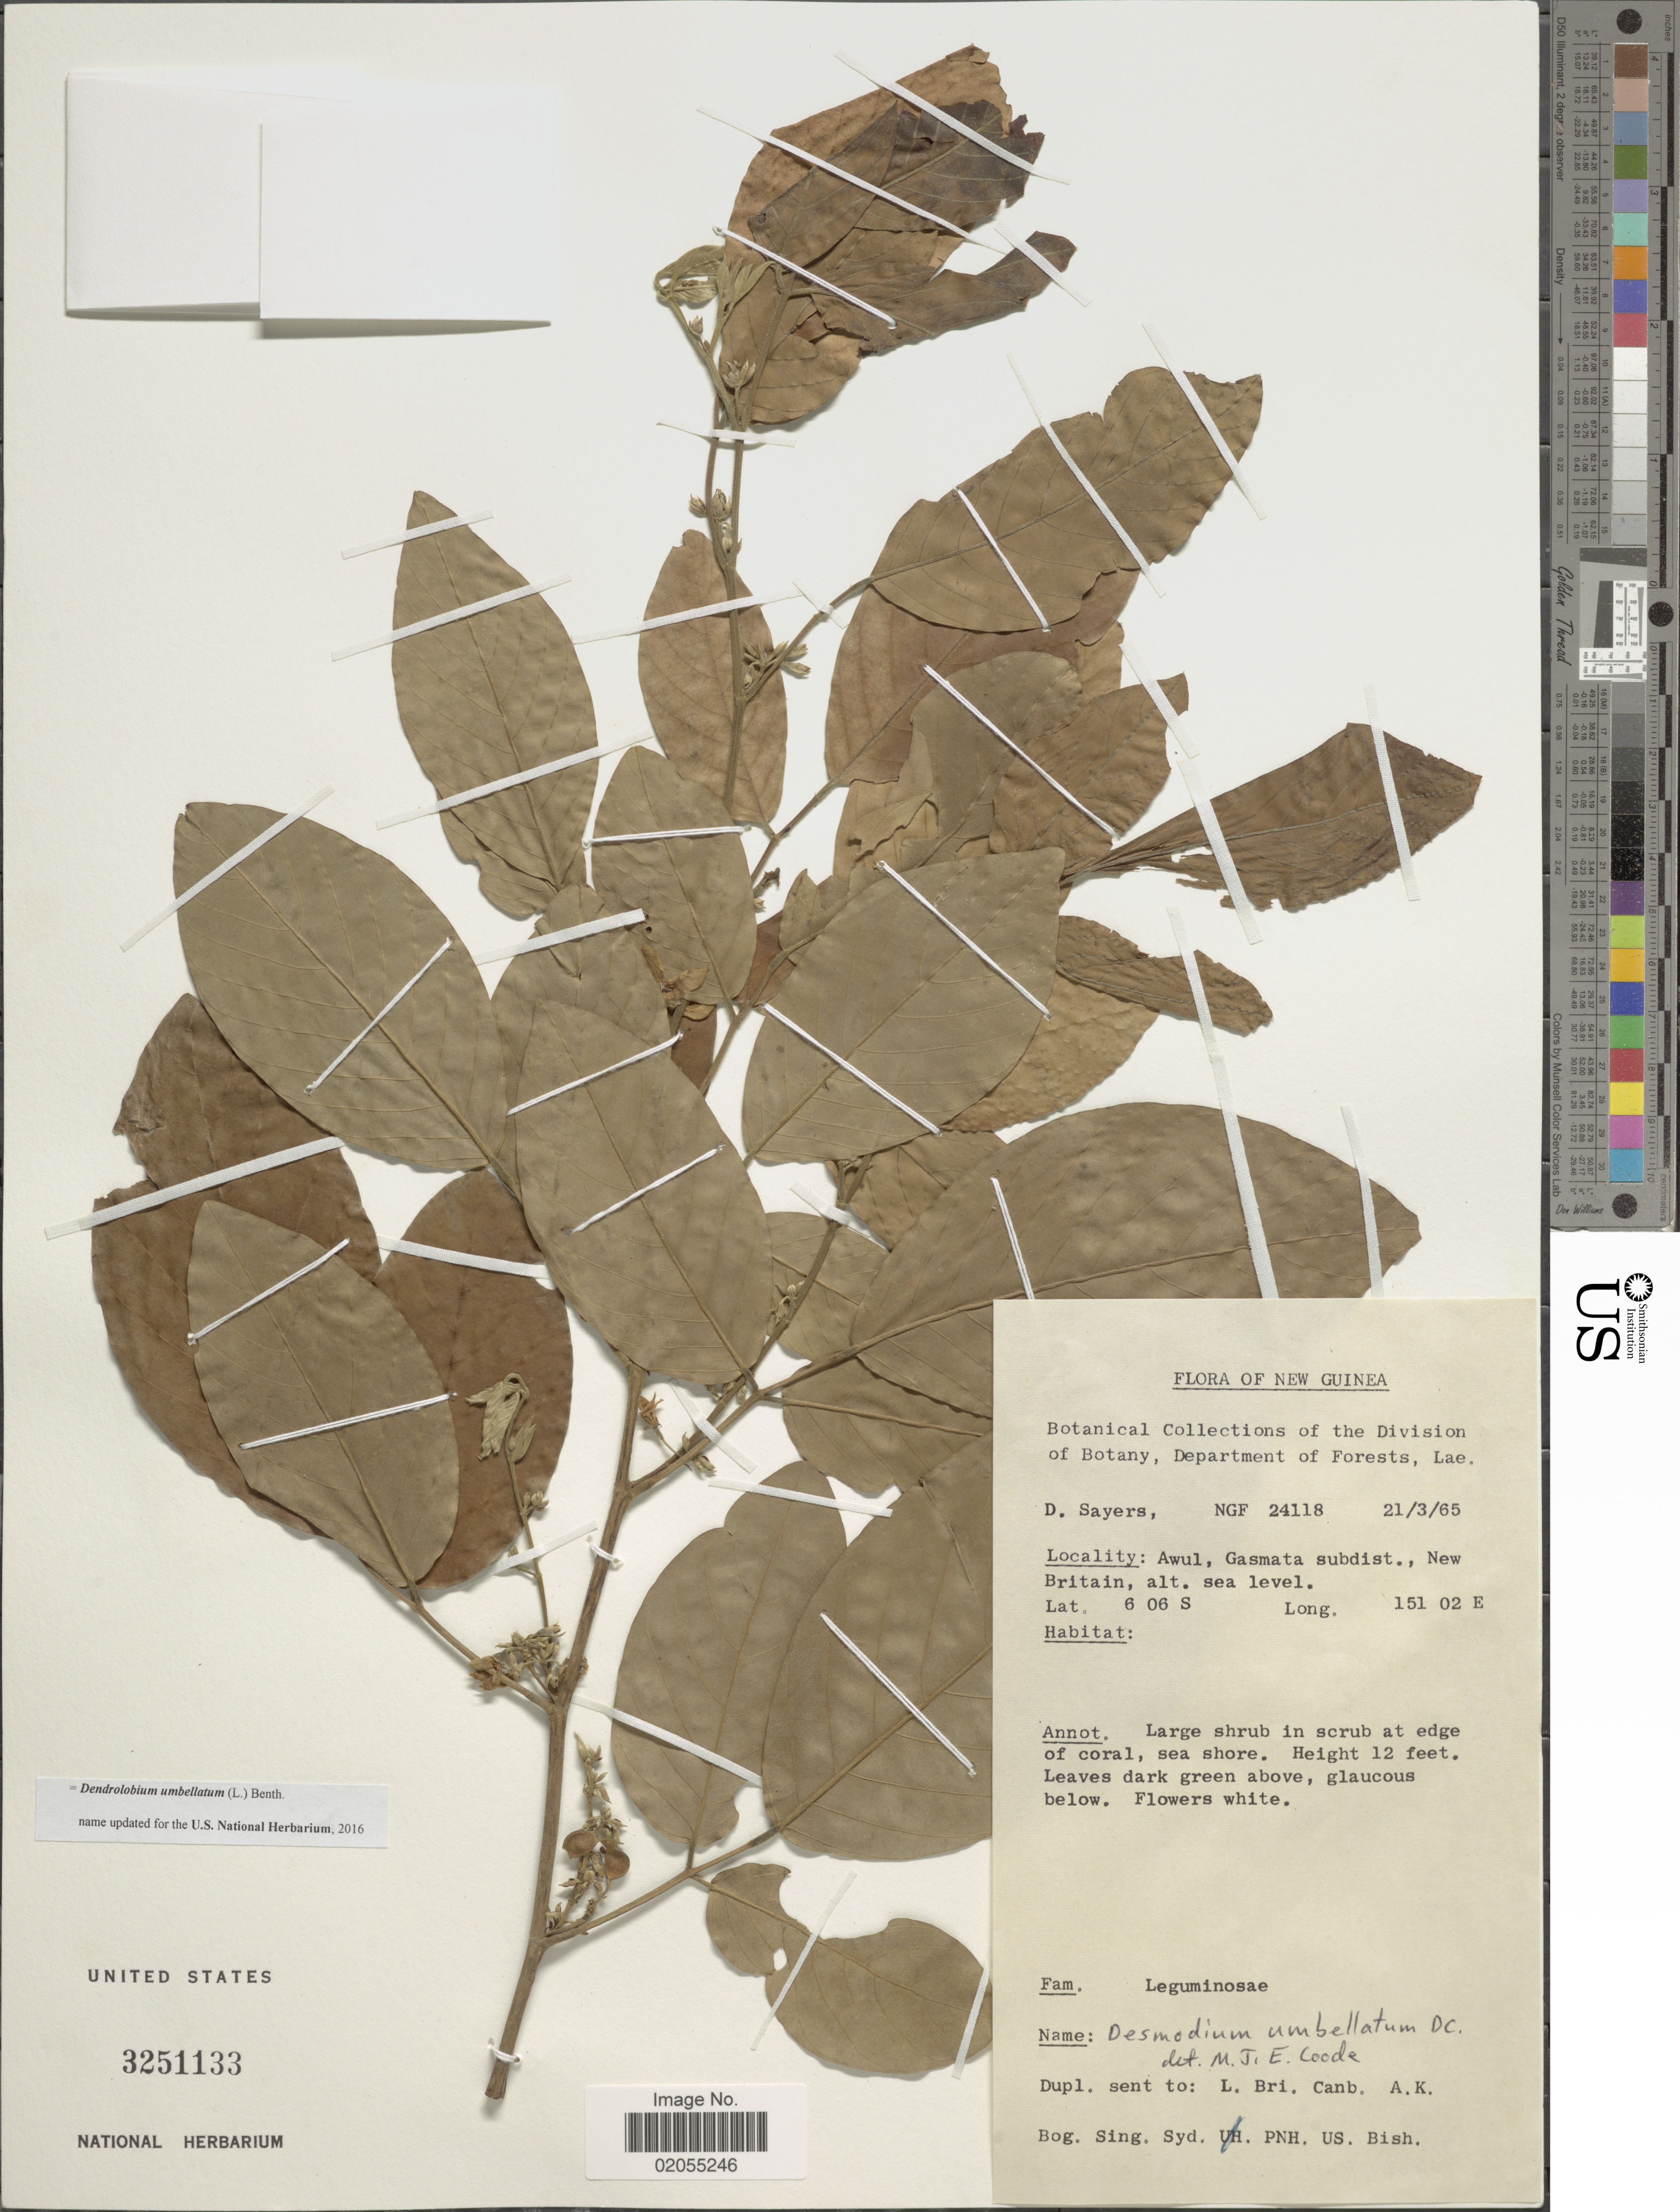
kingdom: Plantae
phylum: Tracheophyta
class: Magnoliopsida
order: Fabales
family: Fabaceae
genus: Dendrolobium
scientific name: Dendrolobium umbellatum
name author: (L.) Benth.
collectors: D. Sayers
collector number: NGF 24118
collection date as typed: Transcribed d/m/y: 21/3/65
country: Papua New Guinea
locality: New Guinea, Awul, Gasmata subdist., New Britain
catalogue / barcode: US 3251133